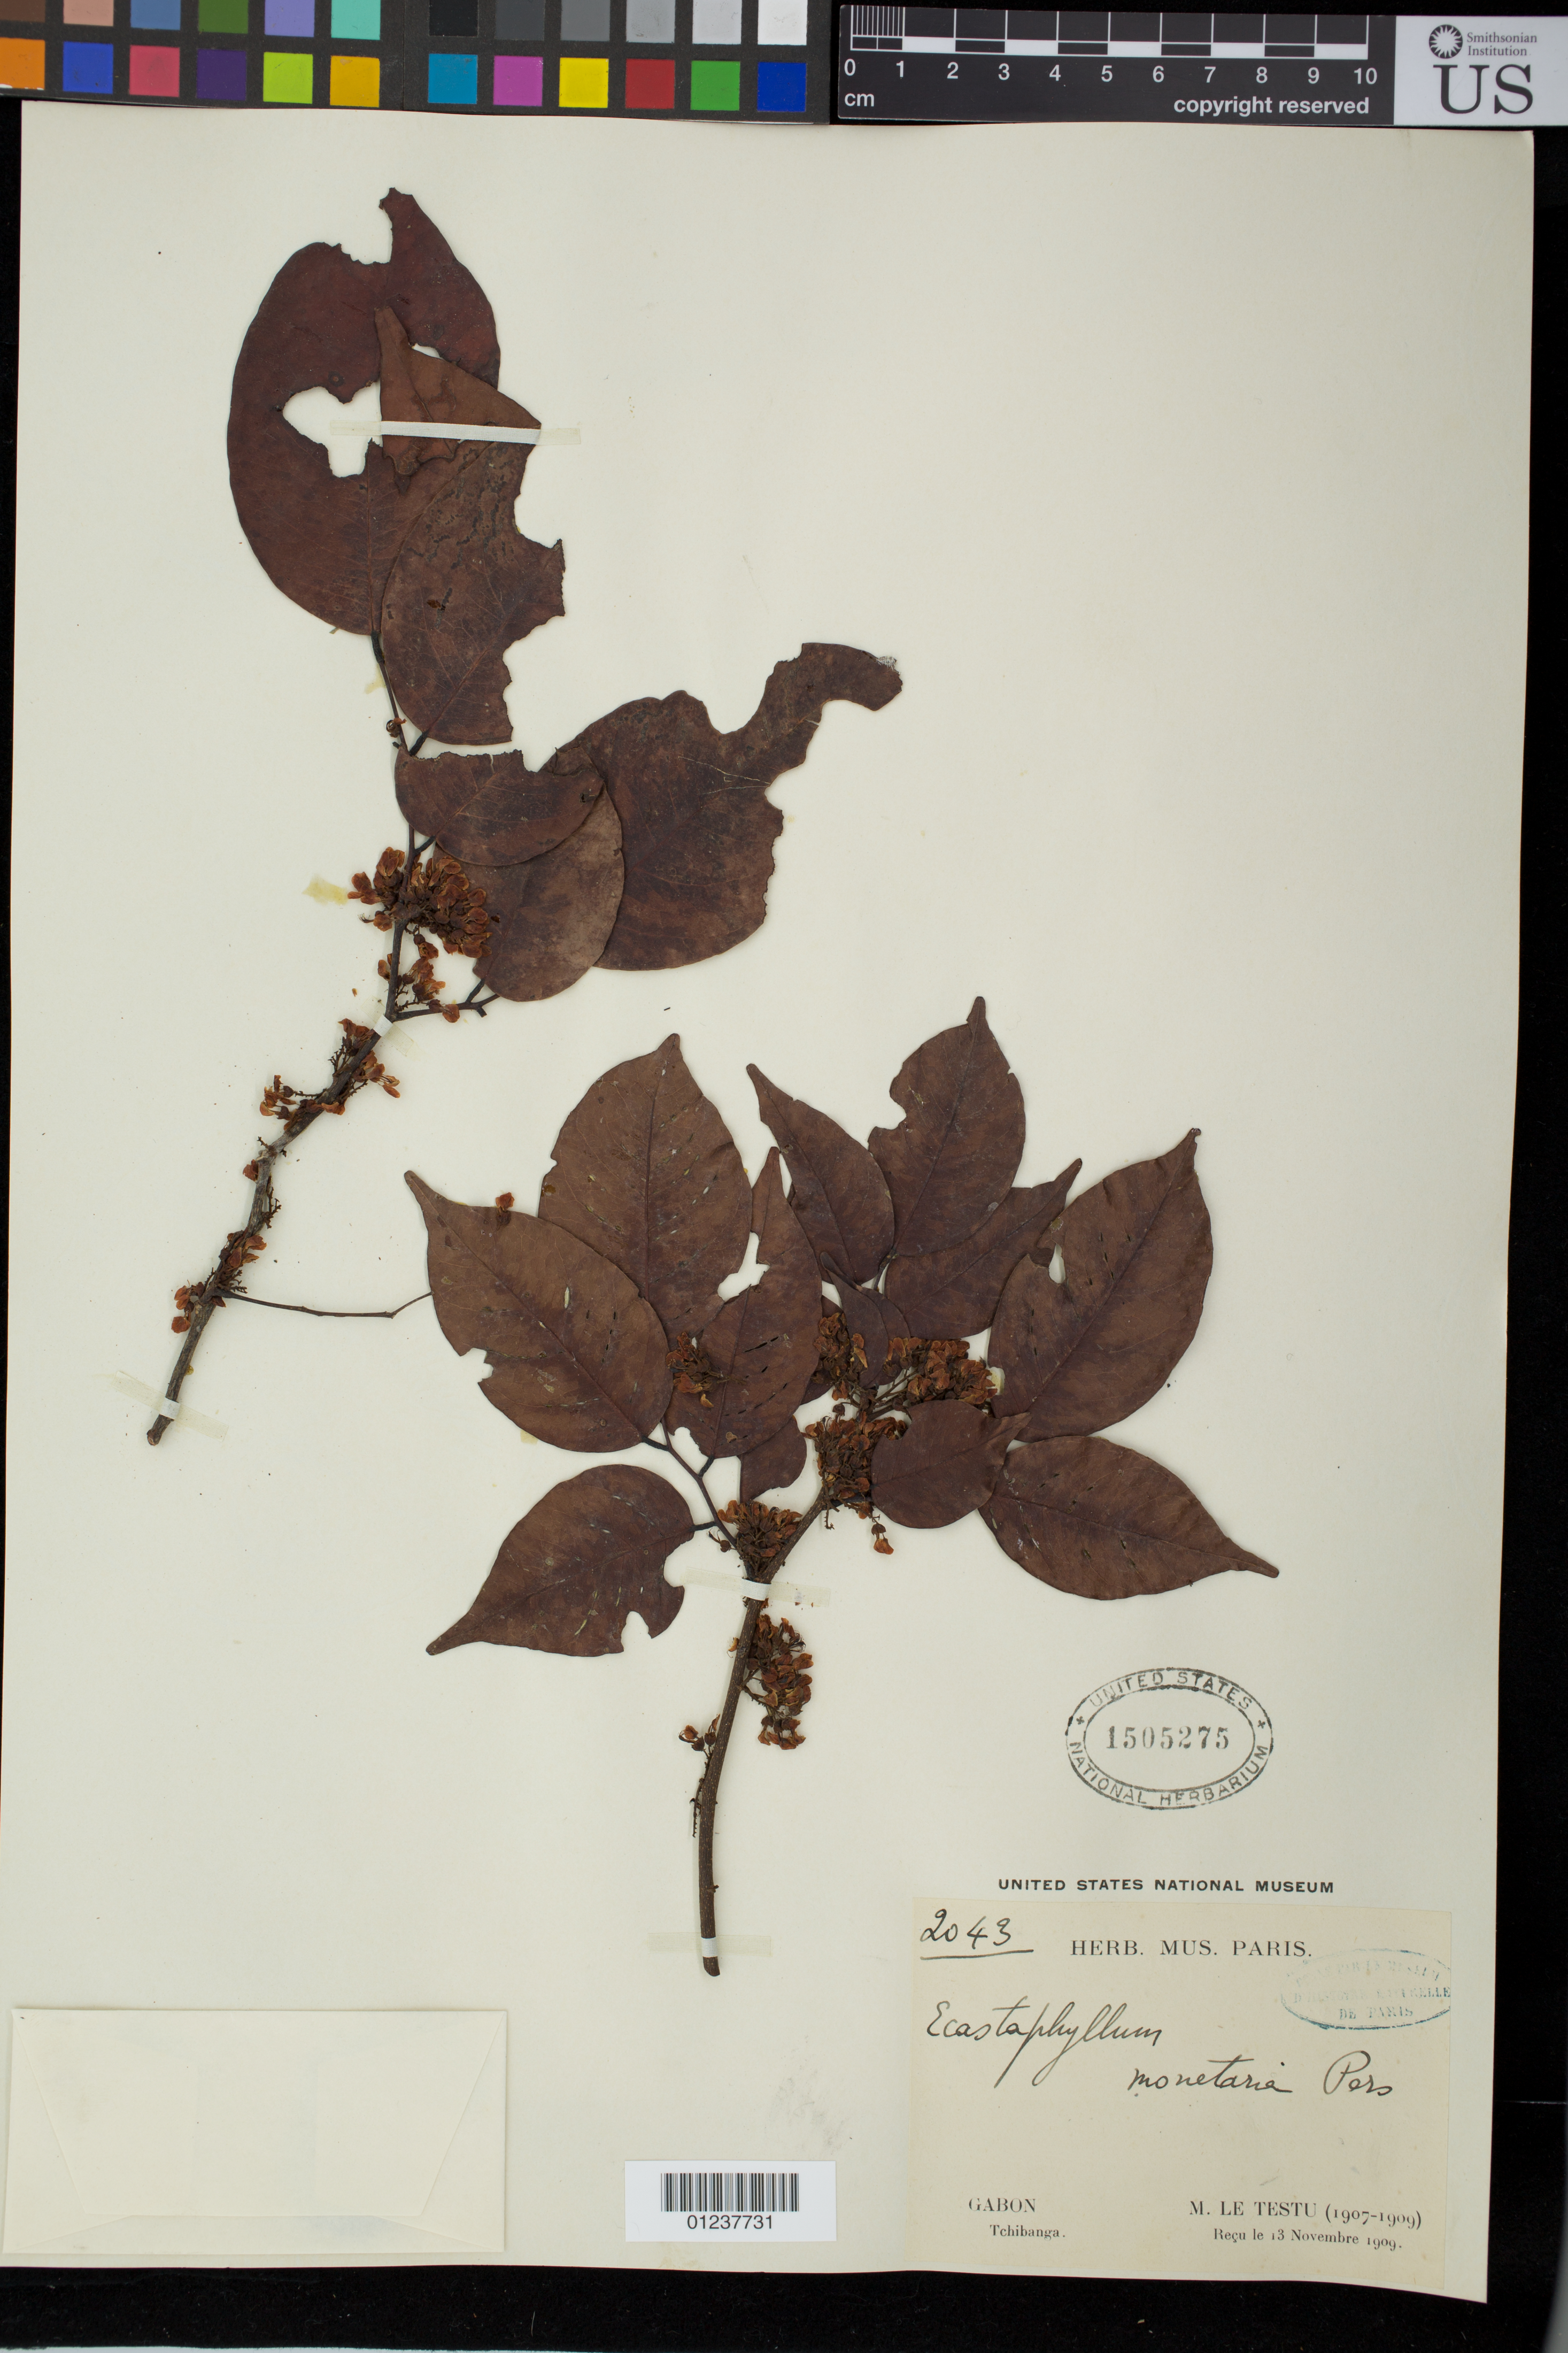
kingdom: Plantae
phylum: Tracheophyta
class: Magnoliopsida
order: Fabales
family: Fabaceae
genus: Dalbergia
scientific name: Dalbergia monetaria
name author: L. f.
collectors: M. Le Testu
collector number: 2043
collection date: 1907/1909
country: Gabon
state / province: Nyanga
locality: Tchibanga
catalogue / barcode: US 1505275